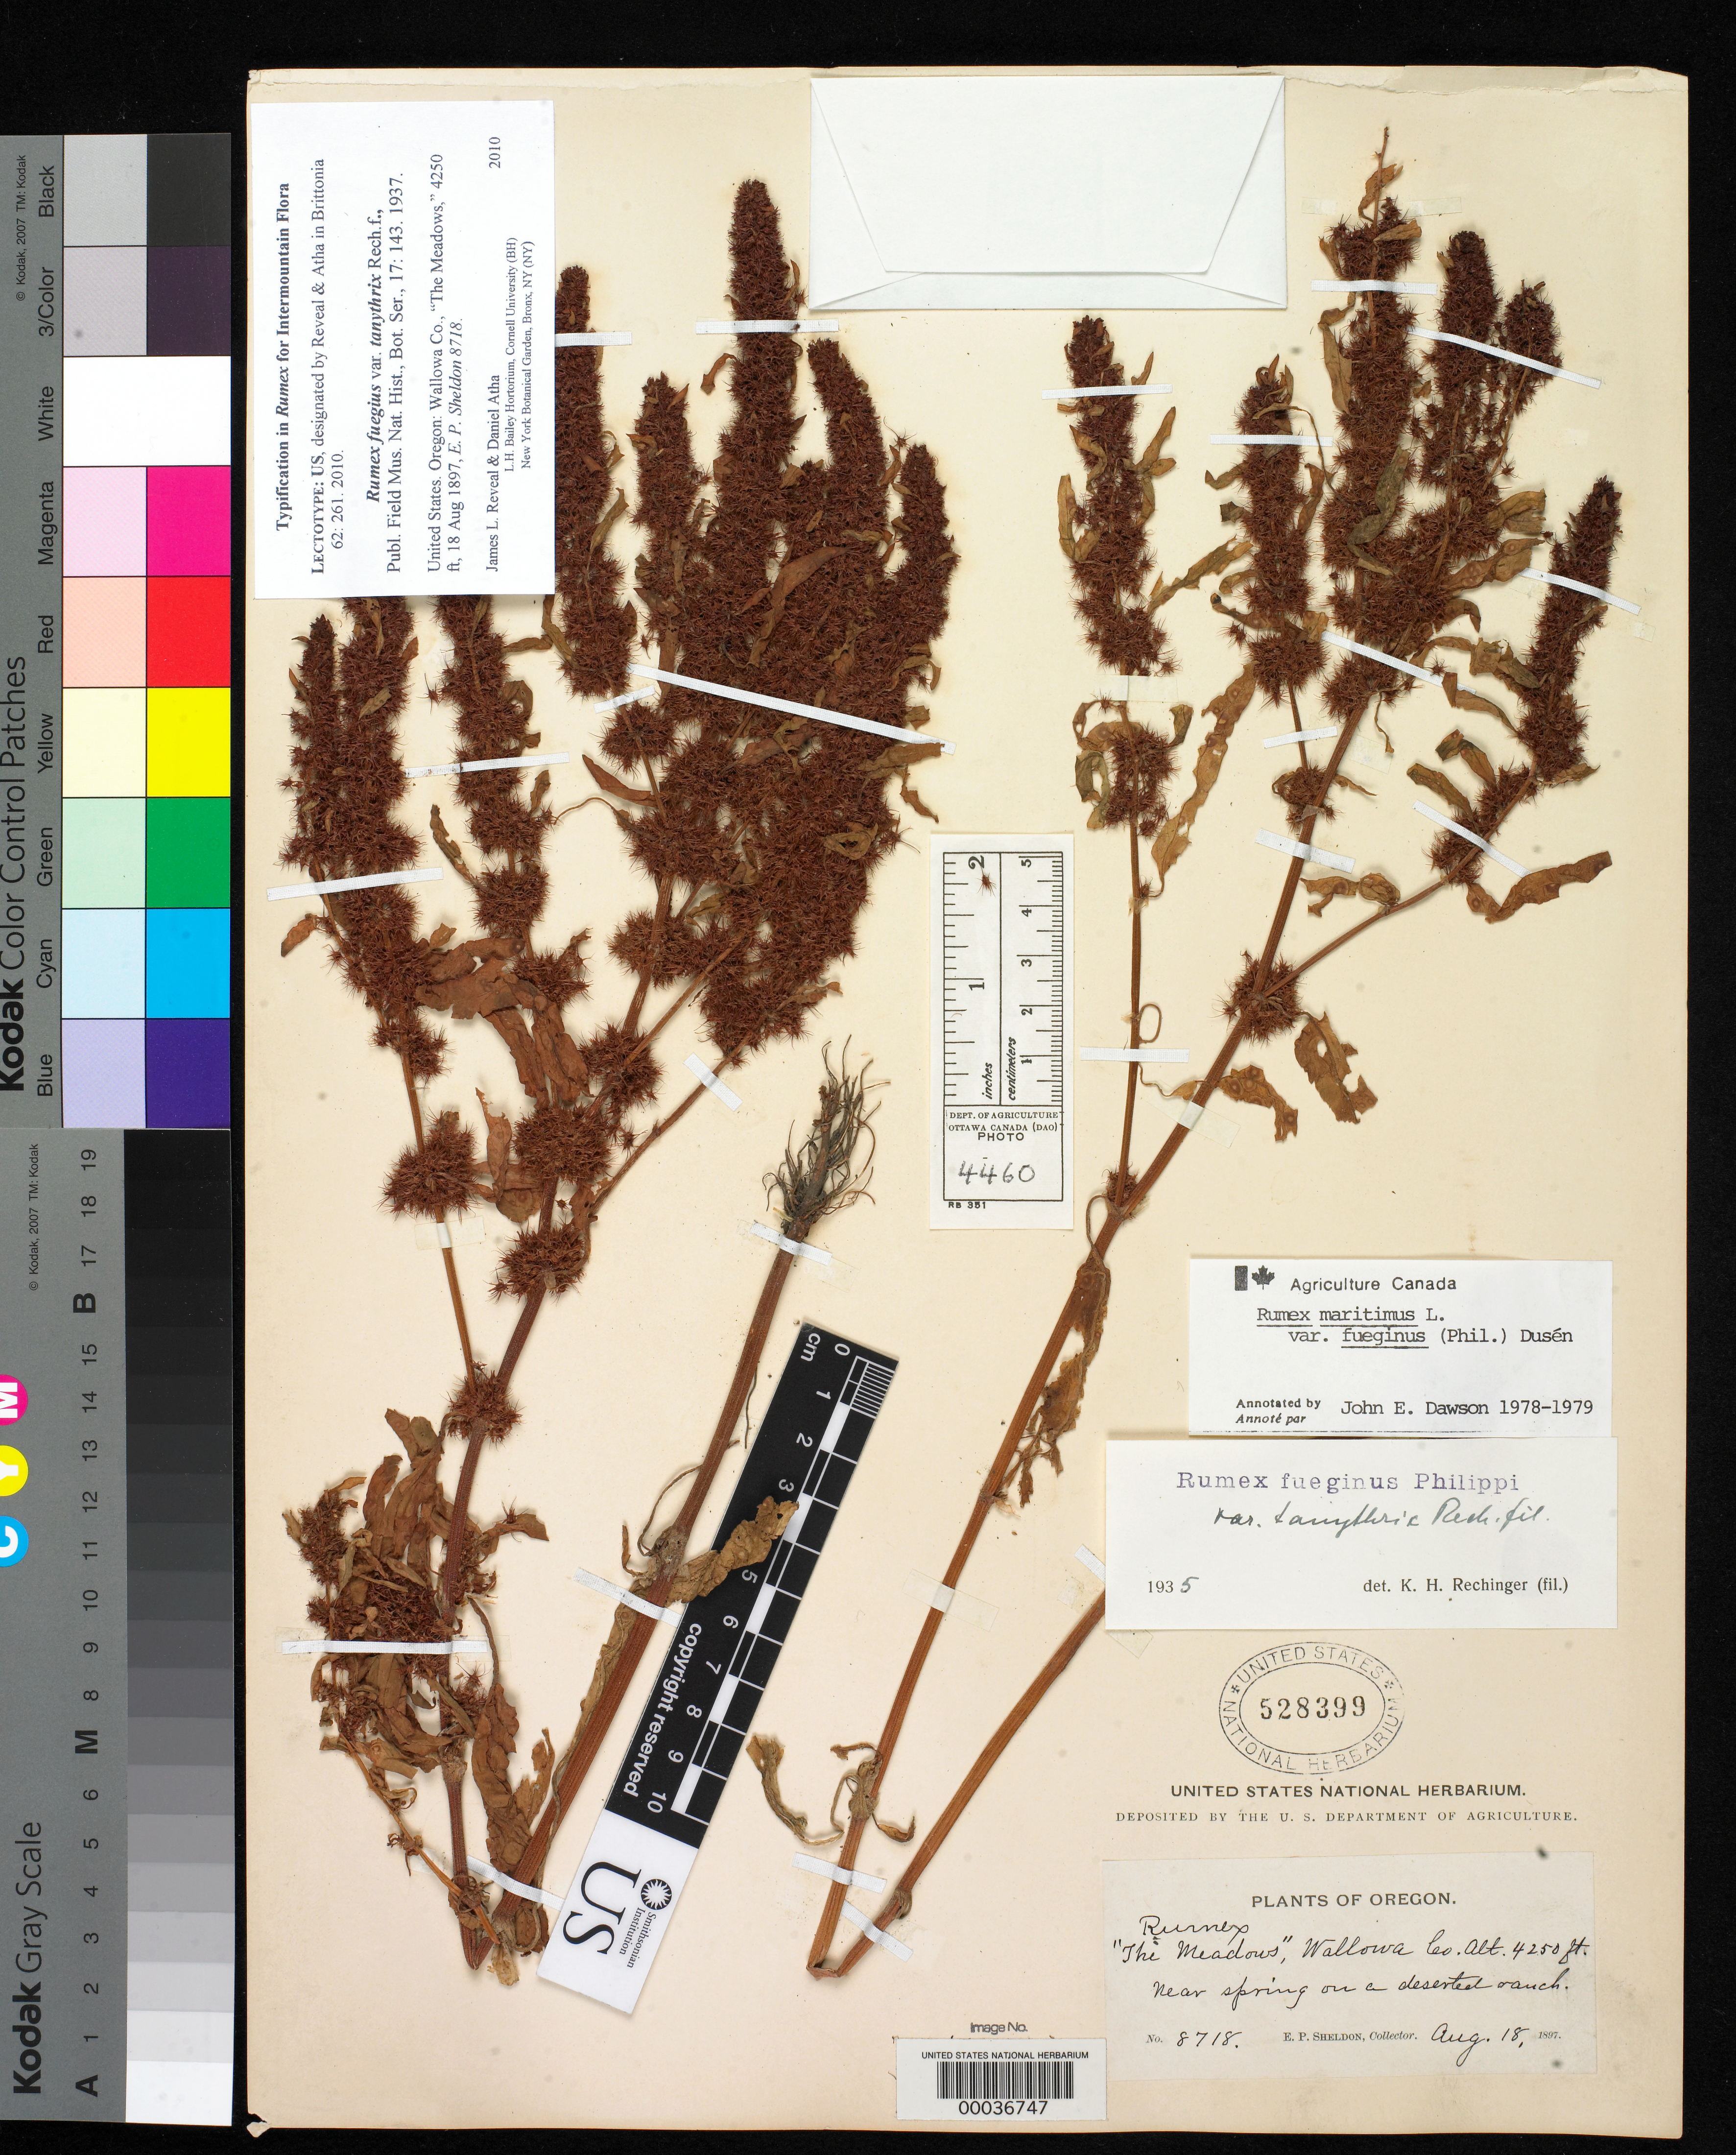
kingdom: Plantae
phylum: Tracheophyta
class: Magnoliopsida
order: Caryophyllales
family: Polygonaceae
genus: Rumex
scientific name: Rumex fueginus var. tanythrix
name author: Rech. f.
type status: Lectotype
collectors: E. P. Sheldon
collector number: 8718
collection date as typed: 18 Aug 1897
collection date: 1897-08-18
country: United States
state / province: Oregon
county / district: Wallowa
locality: "The Meadows", Wallowa Co., near spring on a deserted ranch.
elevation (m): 1295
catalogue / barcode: US 528399